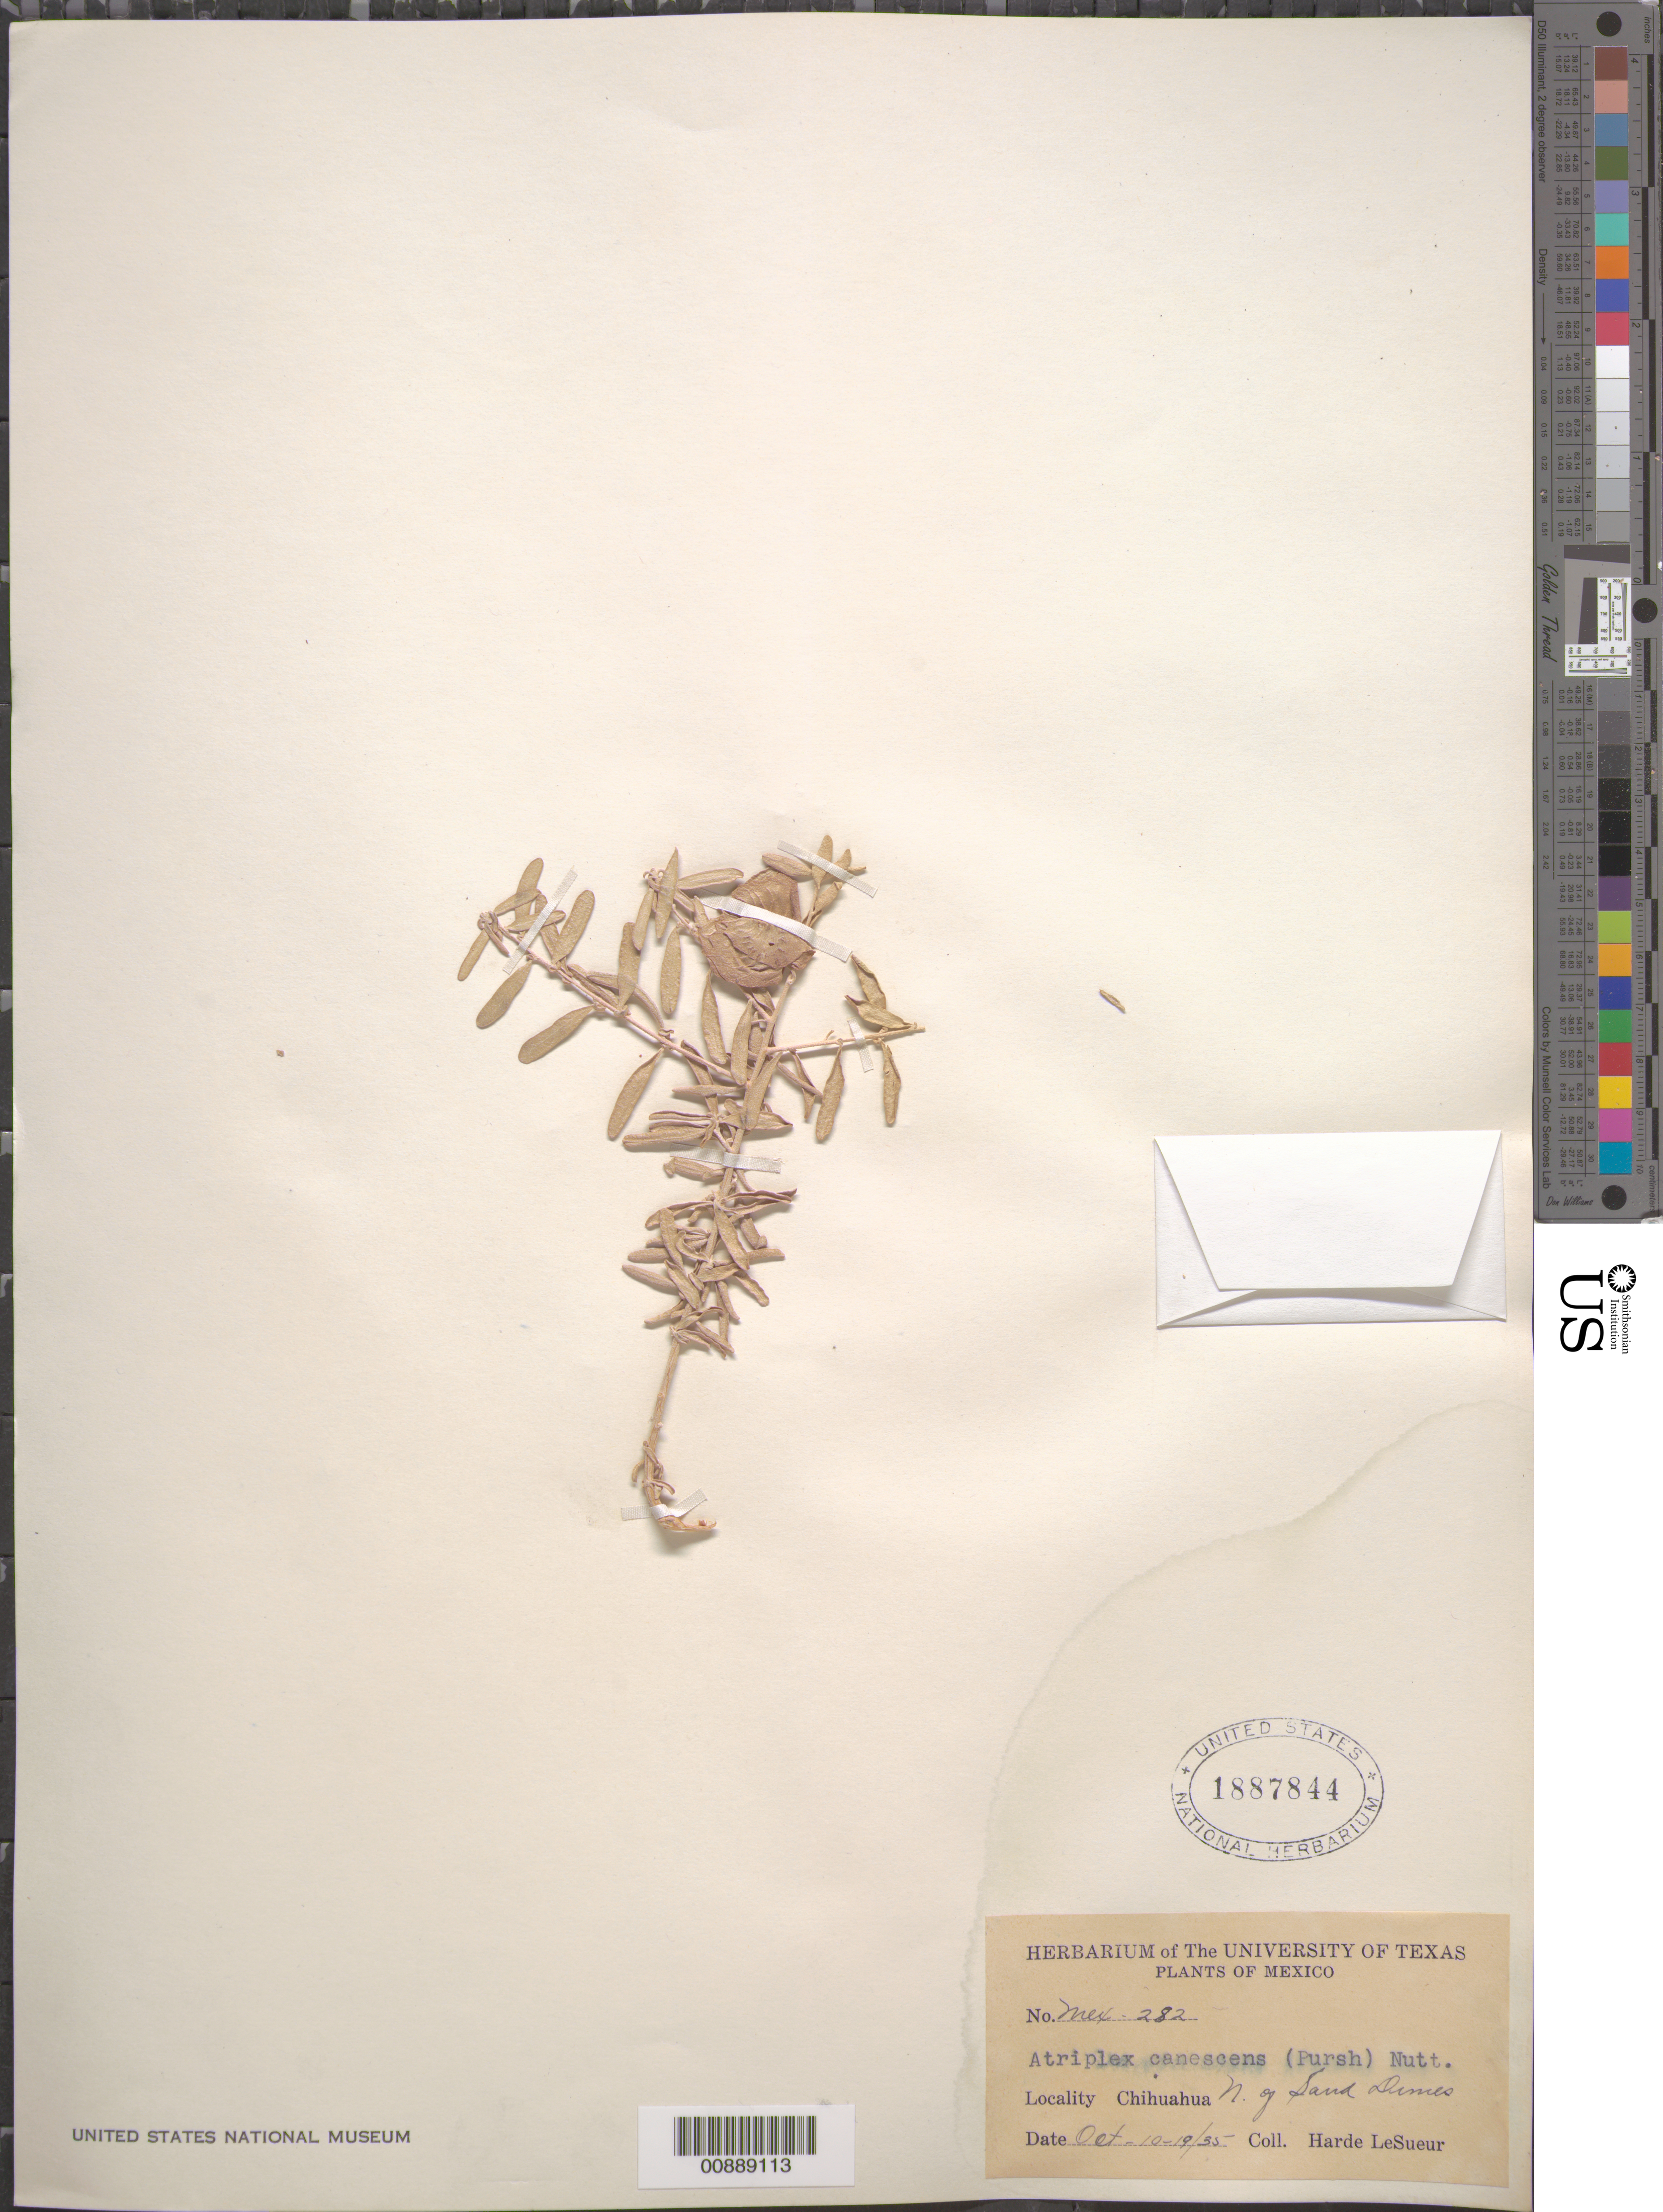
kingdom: Plantae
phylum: Tracheophyta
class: Magnoliopsida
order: Caryophyllales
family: Amaranthaceae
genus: Atriplex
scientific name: Atriplex canescens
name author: (Pursh) Nutt.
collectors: D. H. LeSueur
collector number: Mex - 282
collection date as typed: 10 Oct 1935 to 19 Oct 1935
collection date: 1935-10-10/1935-10-19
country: Mexico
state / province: Chihuahua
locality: N of Sand Dunes, Chihuahua.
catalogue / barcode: US 1887844